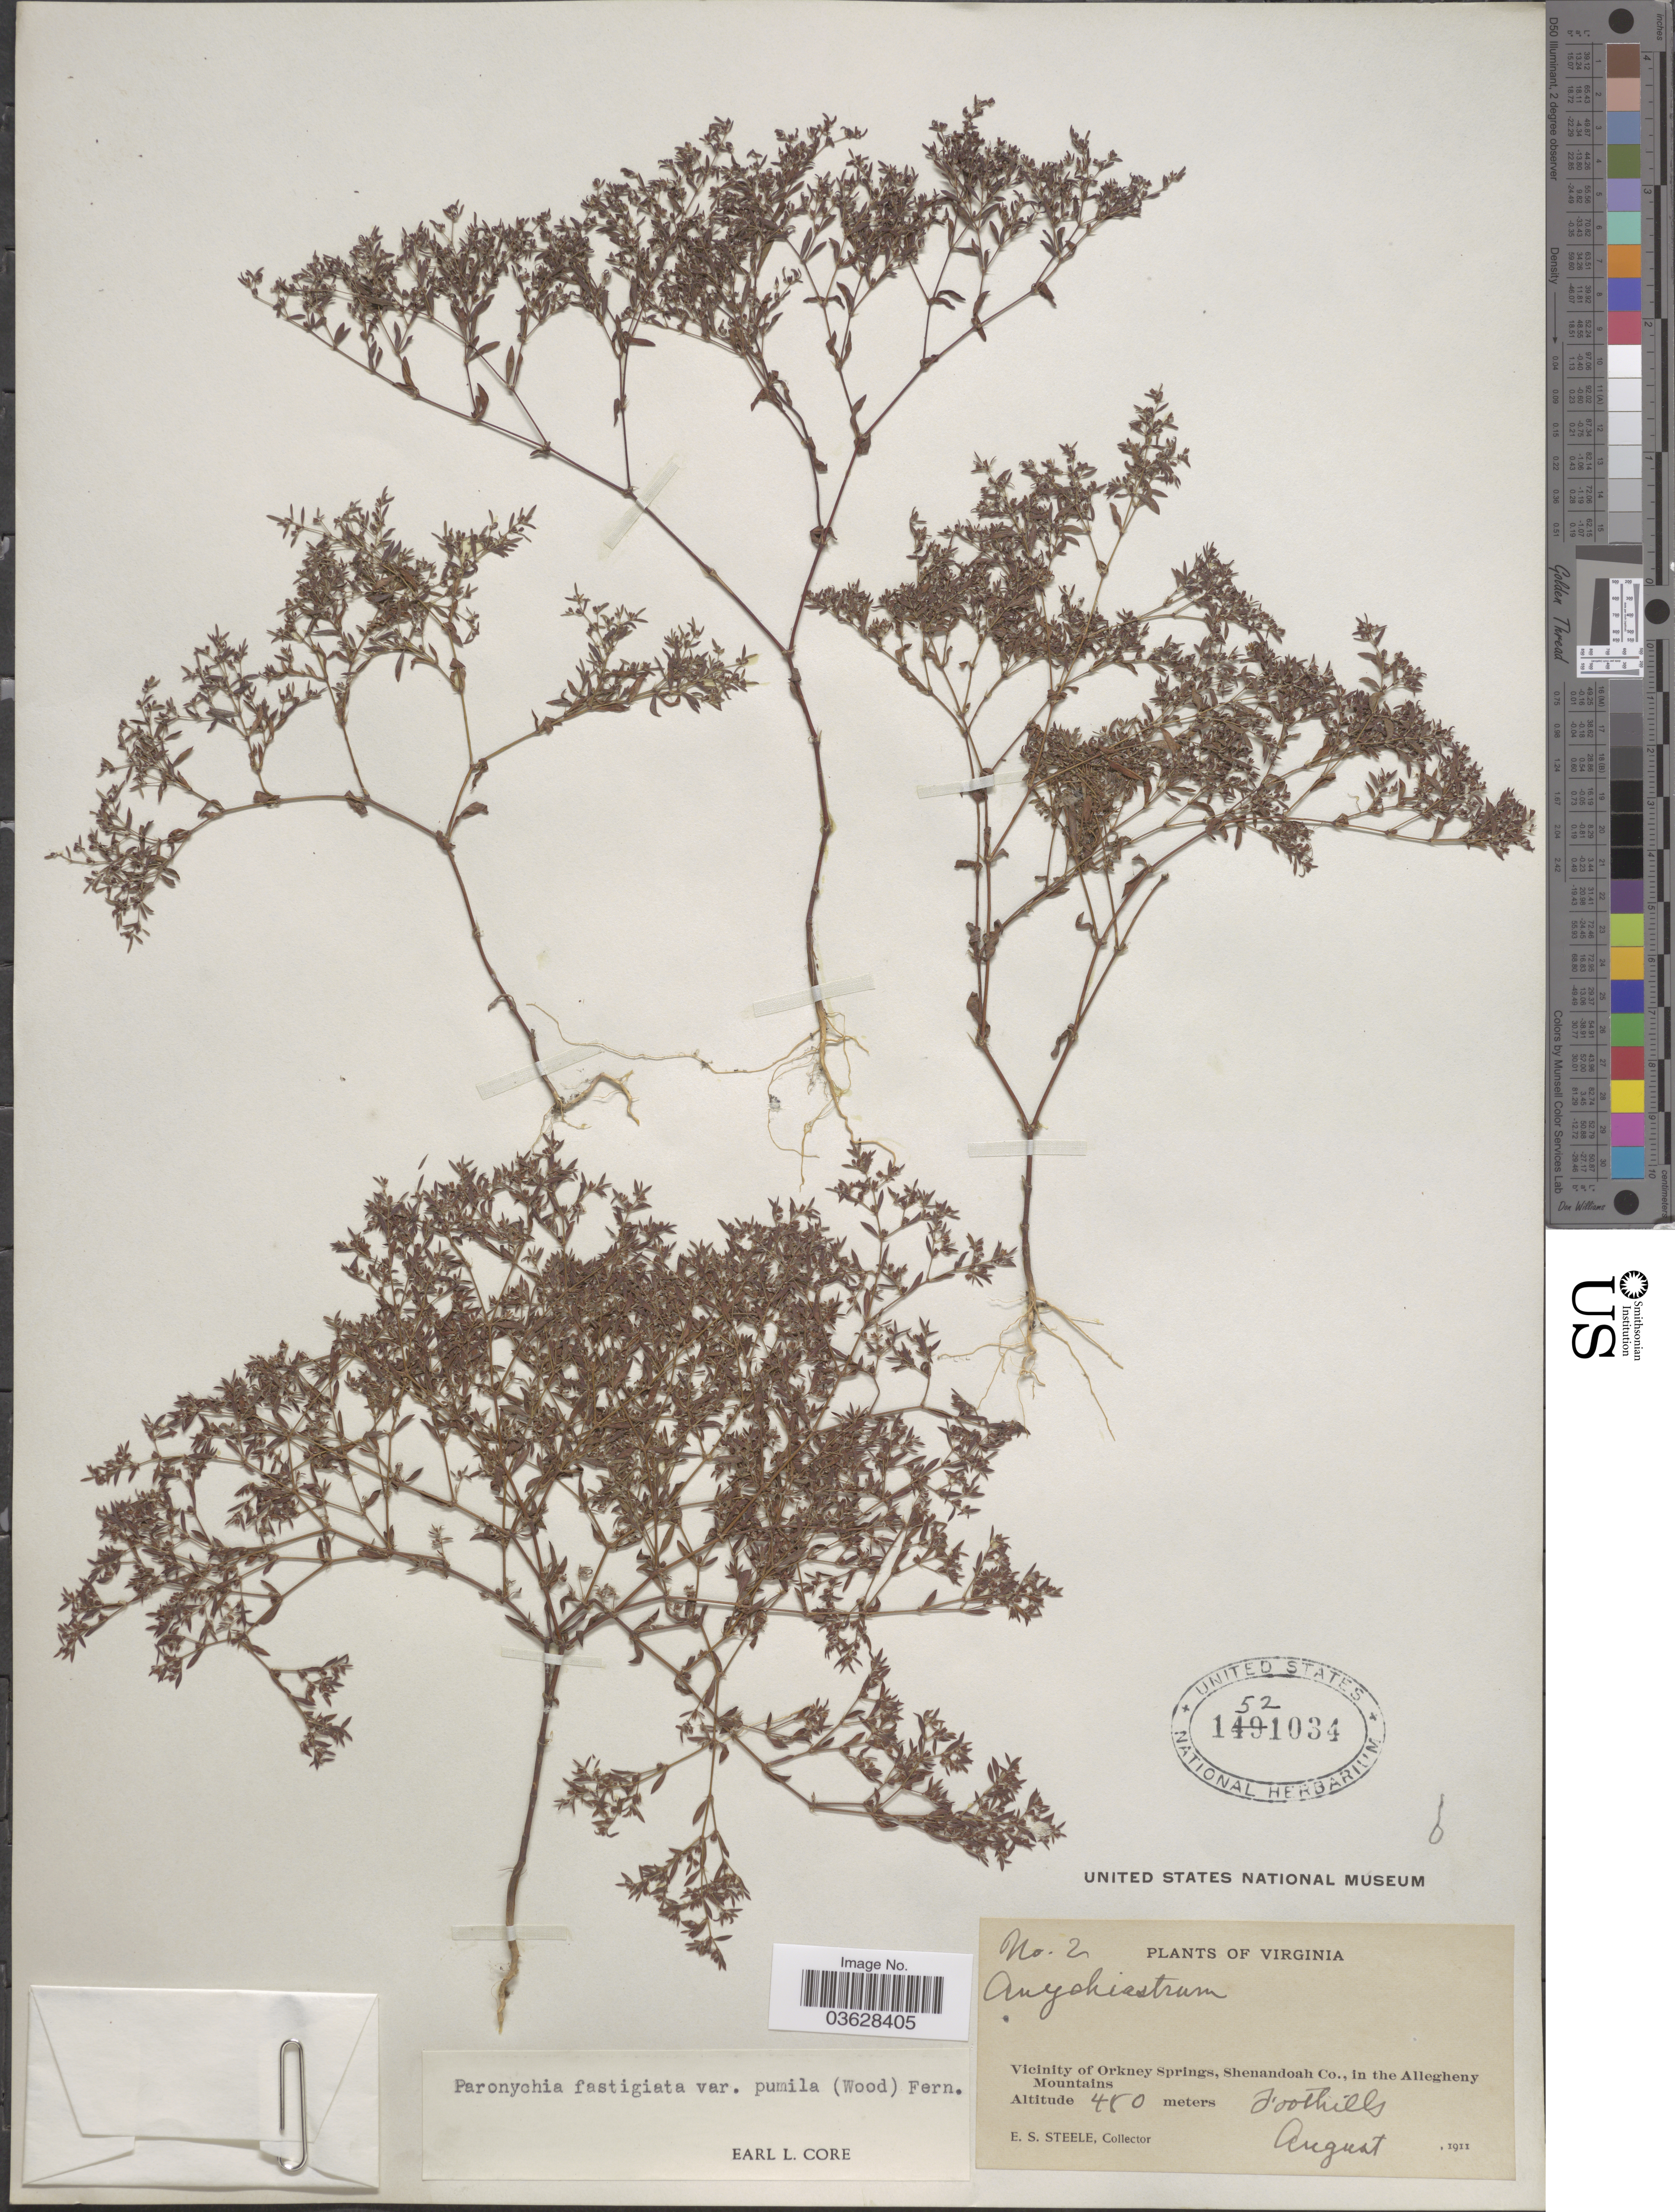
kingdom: Plantae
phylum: Tracheophyta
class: Magnoliopsida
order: Caryophyllales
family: Caryophyllaceae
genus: Paronychia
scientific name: Paronychia fastigiata var. pumila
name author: (Alph. Wood) Fernald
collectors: E. Steele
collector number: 2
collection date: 1911-08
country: United States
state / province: Virginia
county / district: Shenandoah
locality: Vicinity of Orkney Springs, Shenandoah Co., in the Allegheny Mountains.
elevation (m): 480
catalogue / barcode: US 1521034